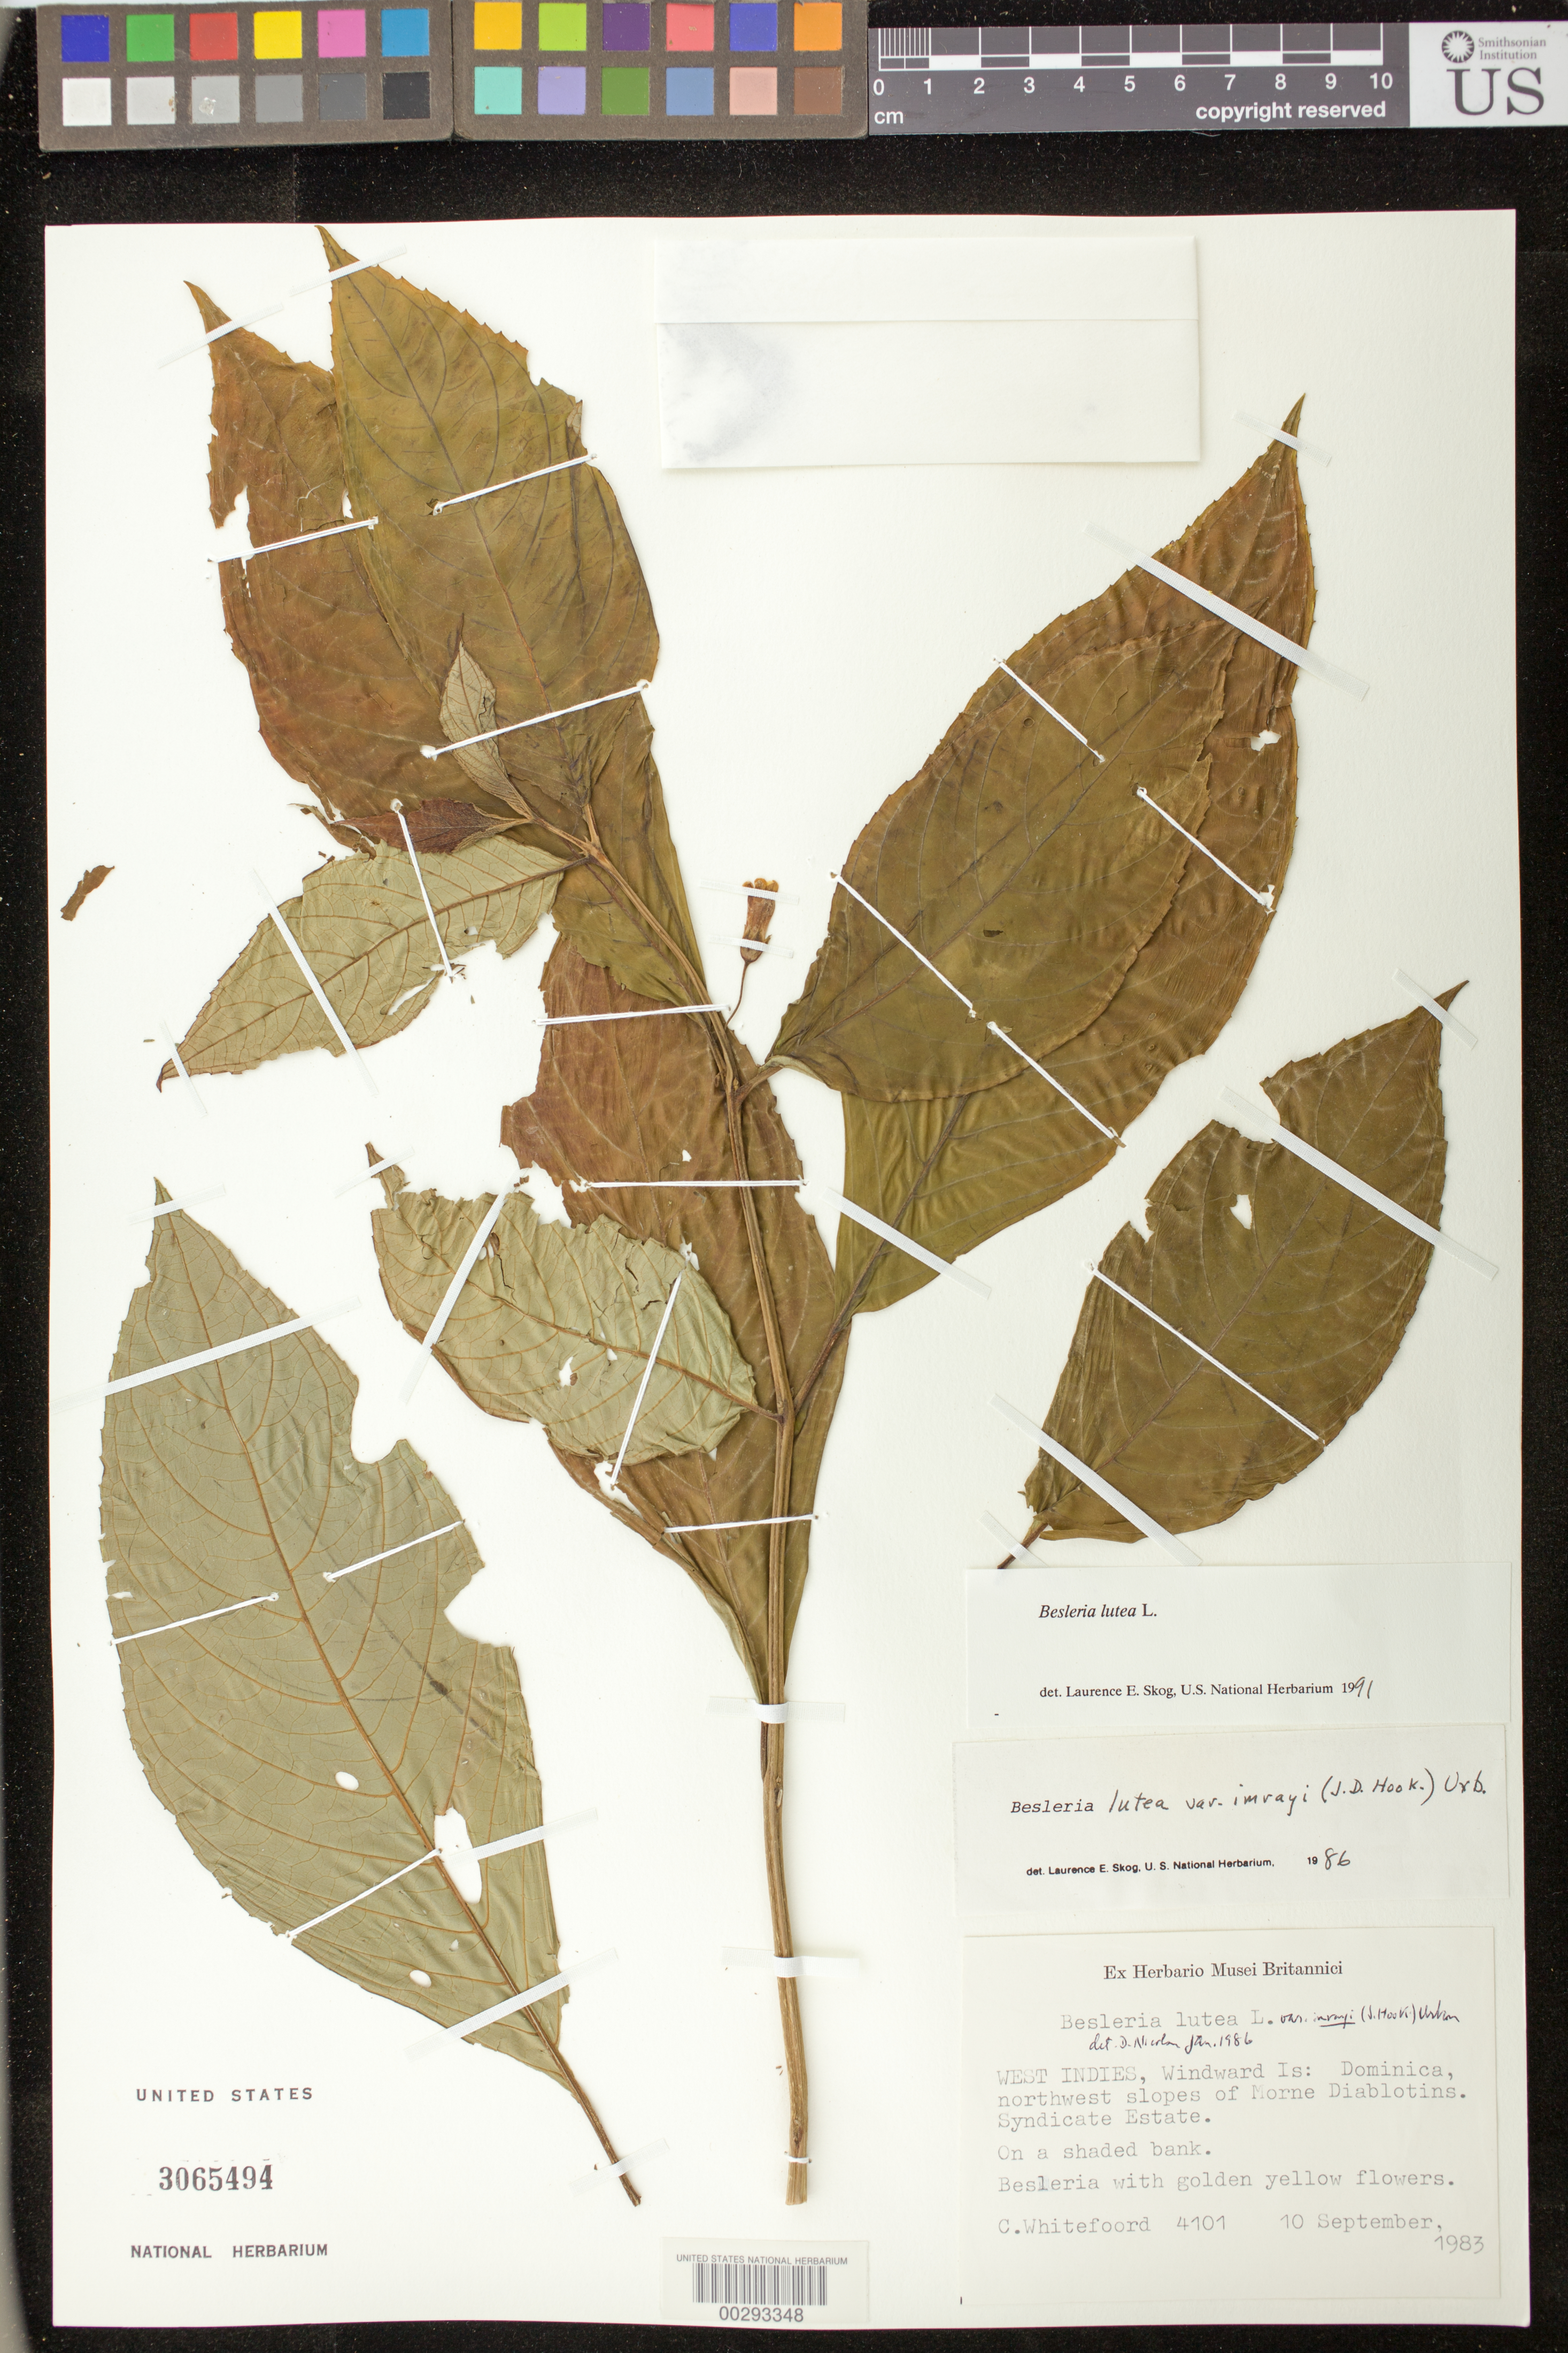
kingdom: Plantae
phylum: Tracheophyta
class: Magnoliopsida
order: Lamiales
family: Gesneriaceae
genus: Besleria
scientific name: Besleria lutea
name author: L.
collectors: C. Whitefoord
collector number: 4101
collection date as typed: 10 Sep 1983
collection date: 1983-09-10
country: Dominica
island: Dominica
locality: NW of Morne Diablotins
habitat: On shaded bank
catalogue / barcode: US 3065494